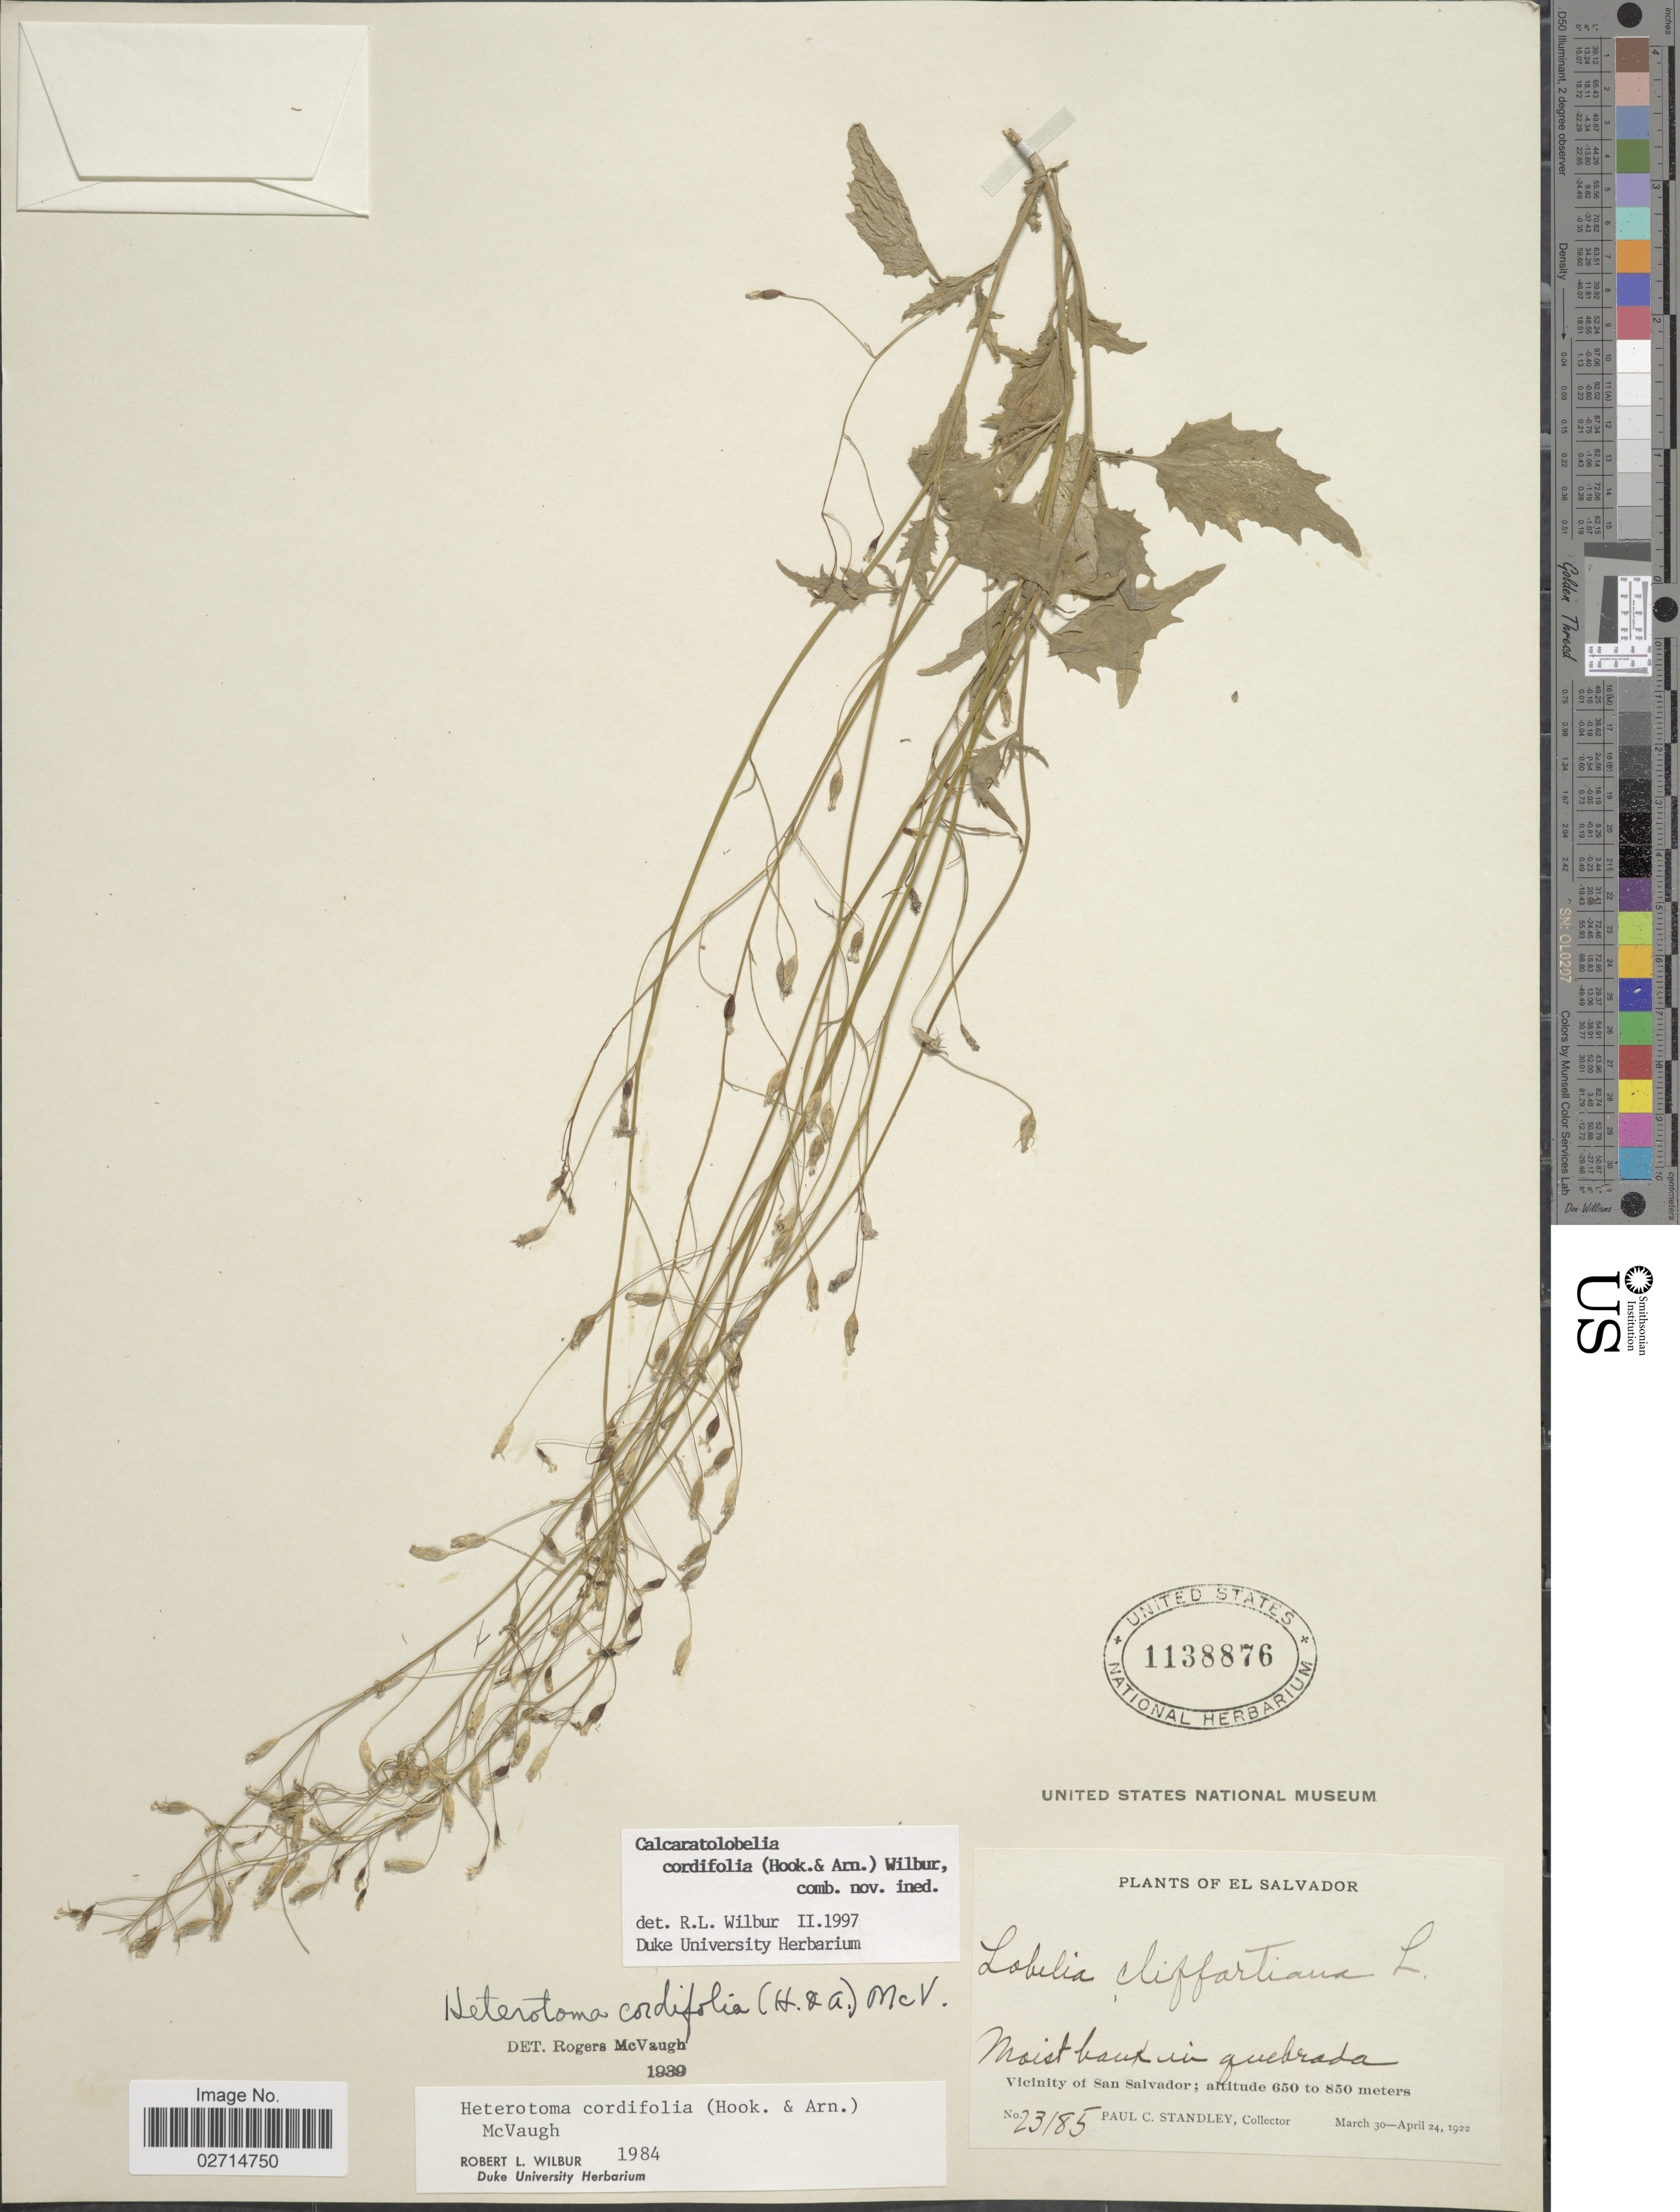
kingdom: Plantae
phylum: Tracheophyta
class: Magnoliopsida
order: Asterales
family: Campanulaceae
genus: Lobelia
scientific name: Lobelia cordifolia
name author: Hook. & Arn.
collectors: P. C. Standley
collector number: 23185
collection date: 1922-03-30/1922-04-24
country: El Salvador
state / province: San Salvador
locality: Moist bank in quebrada. Vicinity of San Salvador.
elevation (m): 650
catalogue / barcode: US 1138876